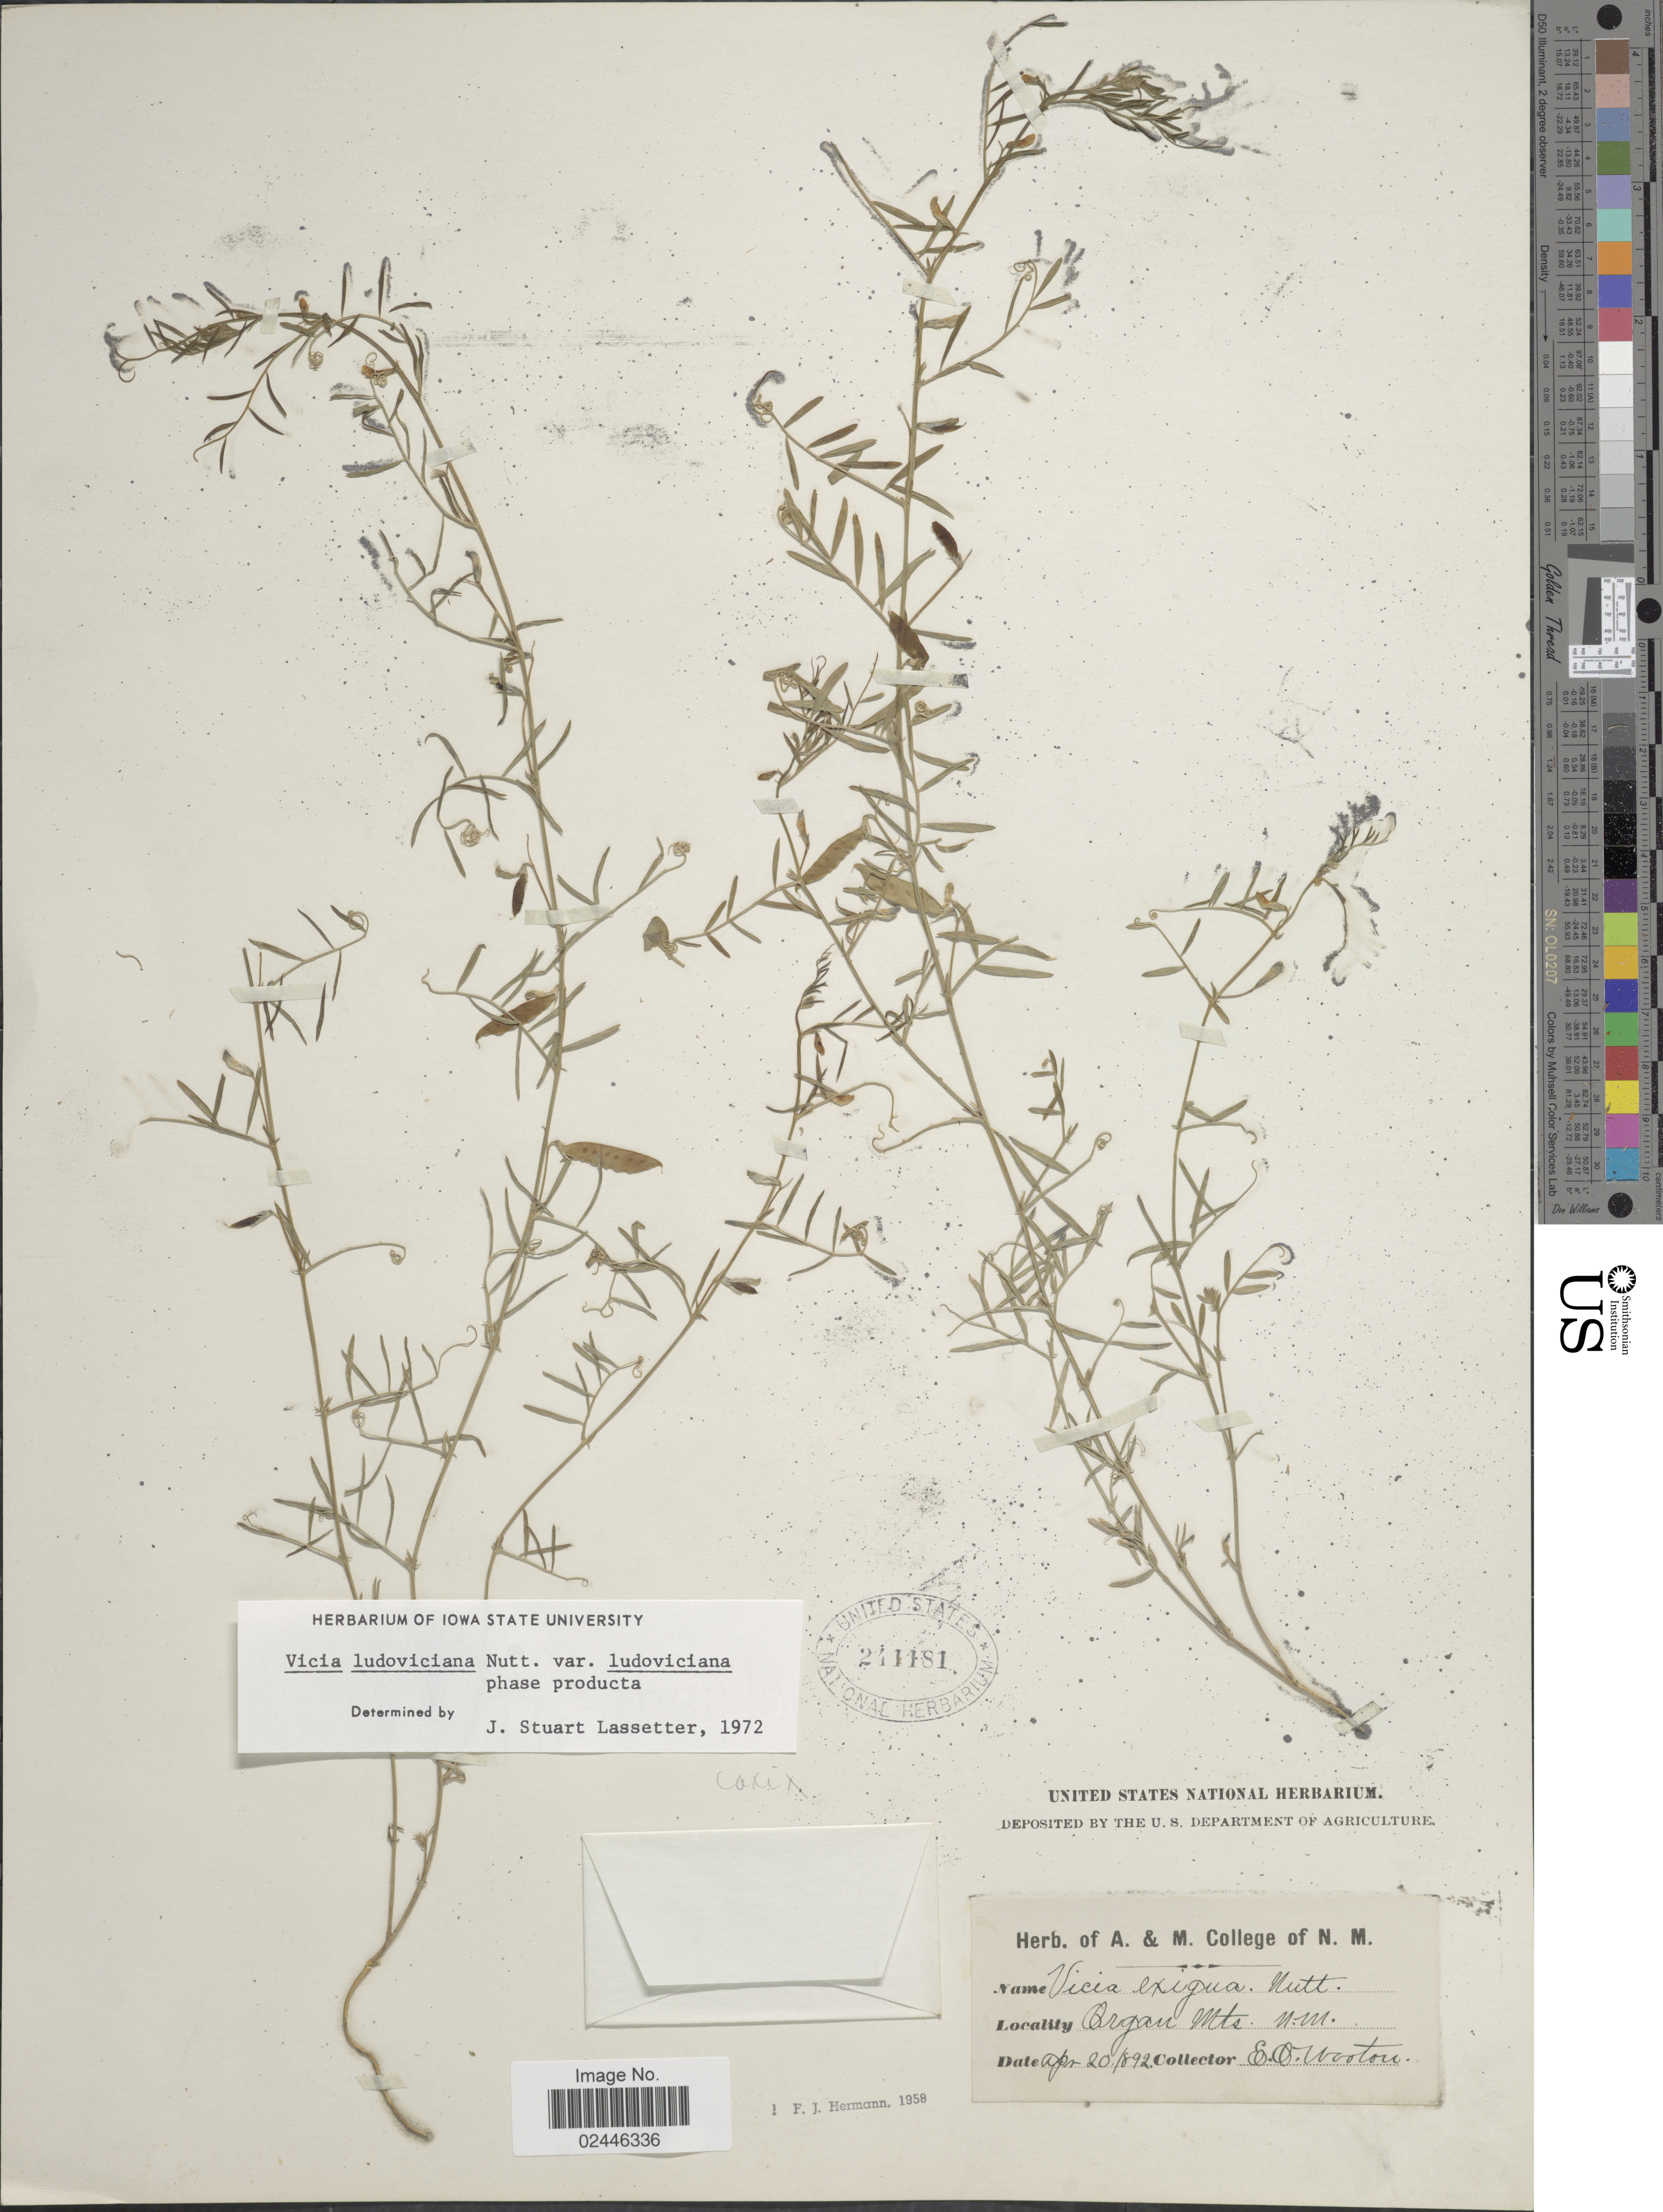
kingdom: Plantae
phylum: Tracheophyta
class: Magnoliopsida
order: Fabales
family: Fabaceae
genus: Vicia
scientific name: Vicia ludoviciana var. ludoviciana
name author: Nutt. ex Torr. & A. Gray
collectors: E. O. Wooton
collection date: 1892-04-20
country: United States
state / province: New Mexico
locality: Organ Mts.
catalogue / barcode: US 241181